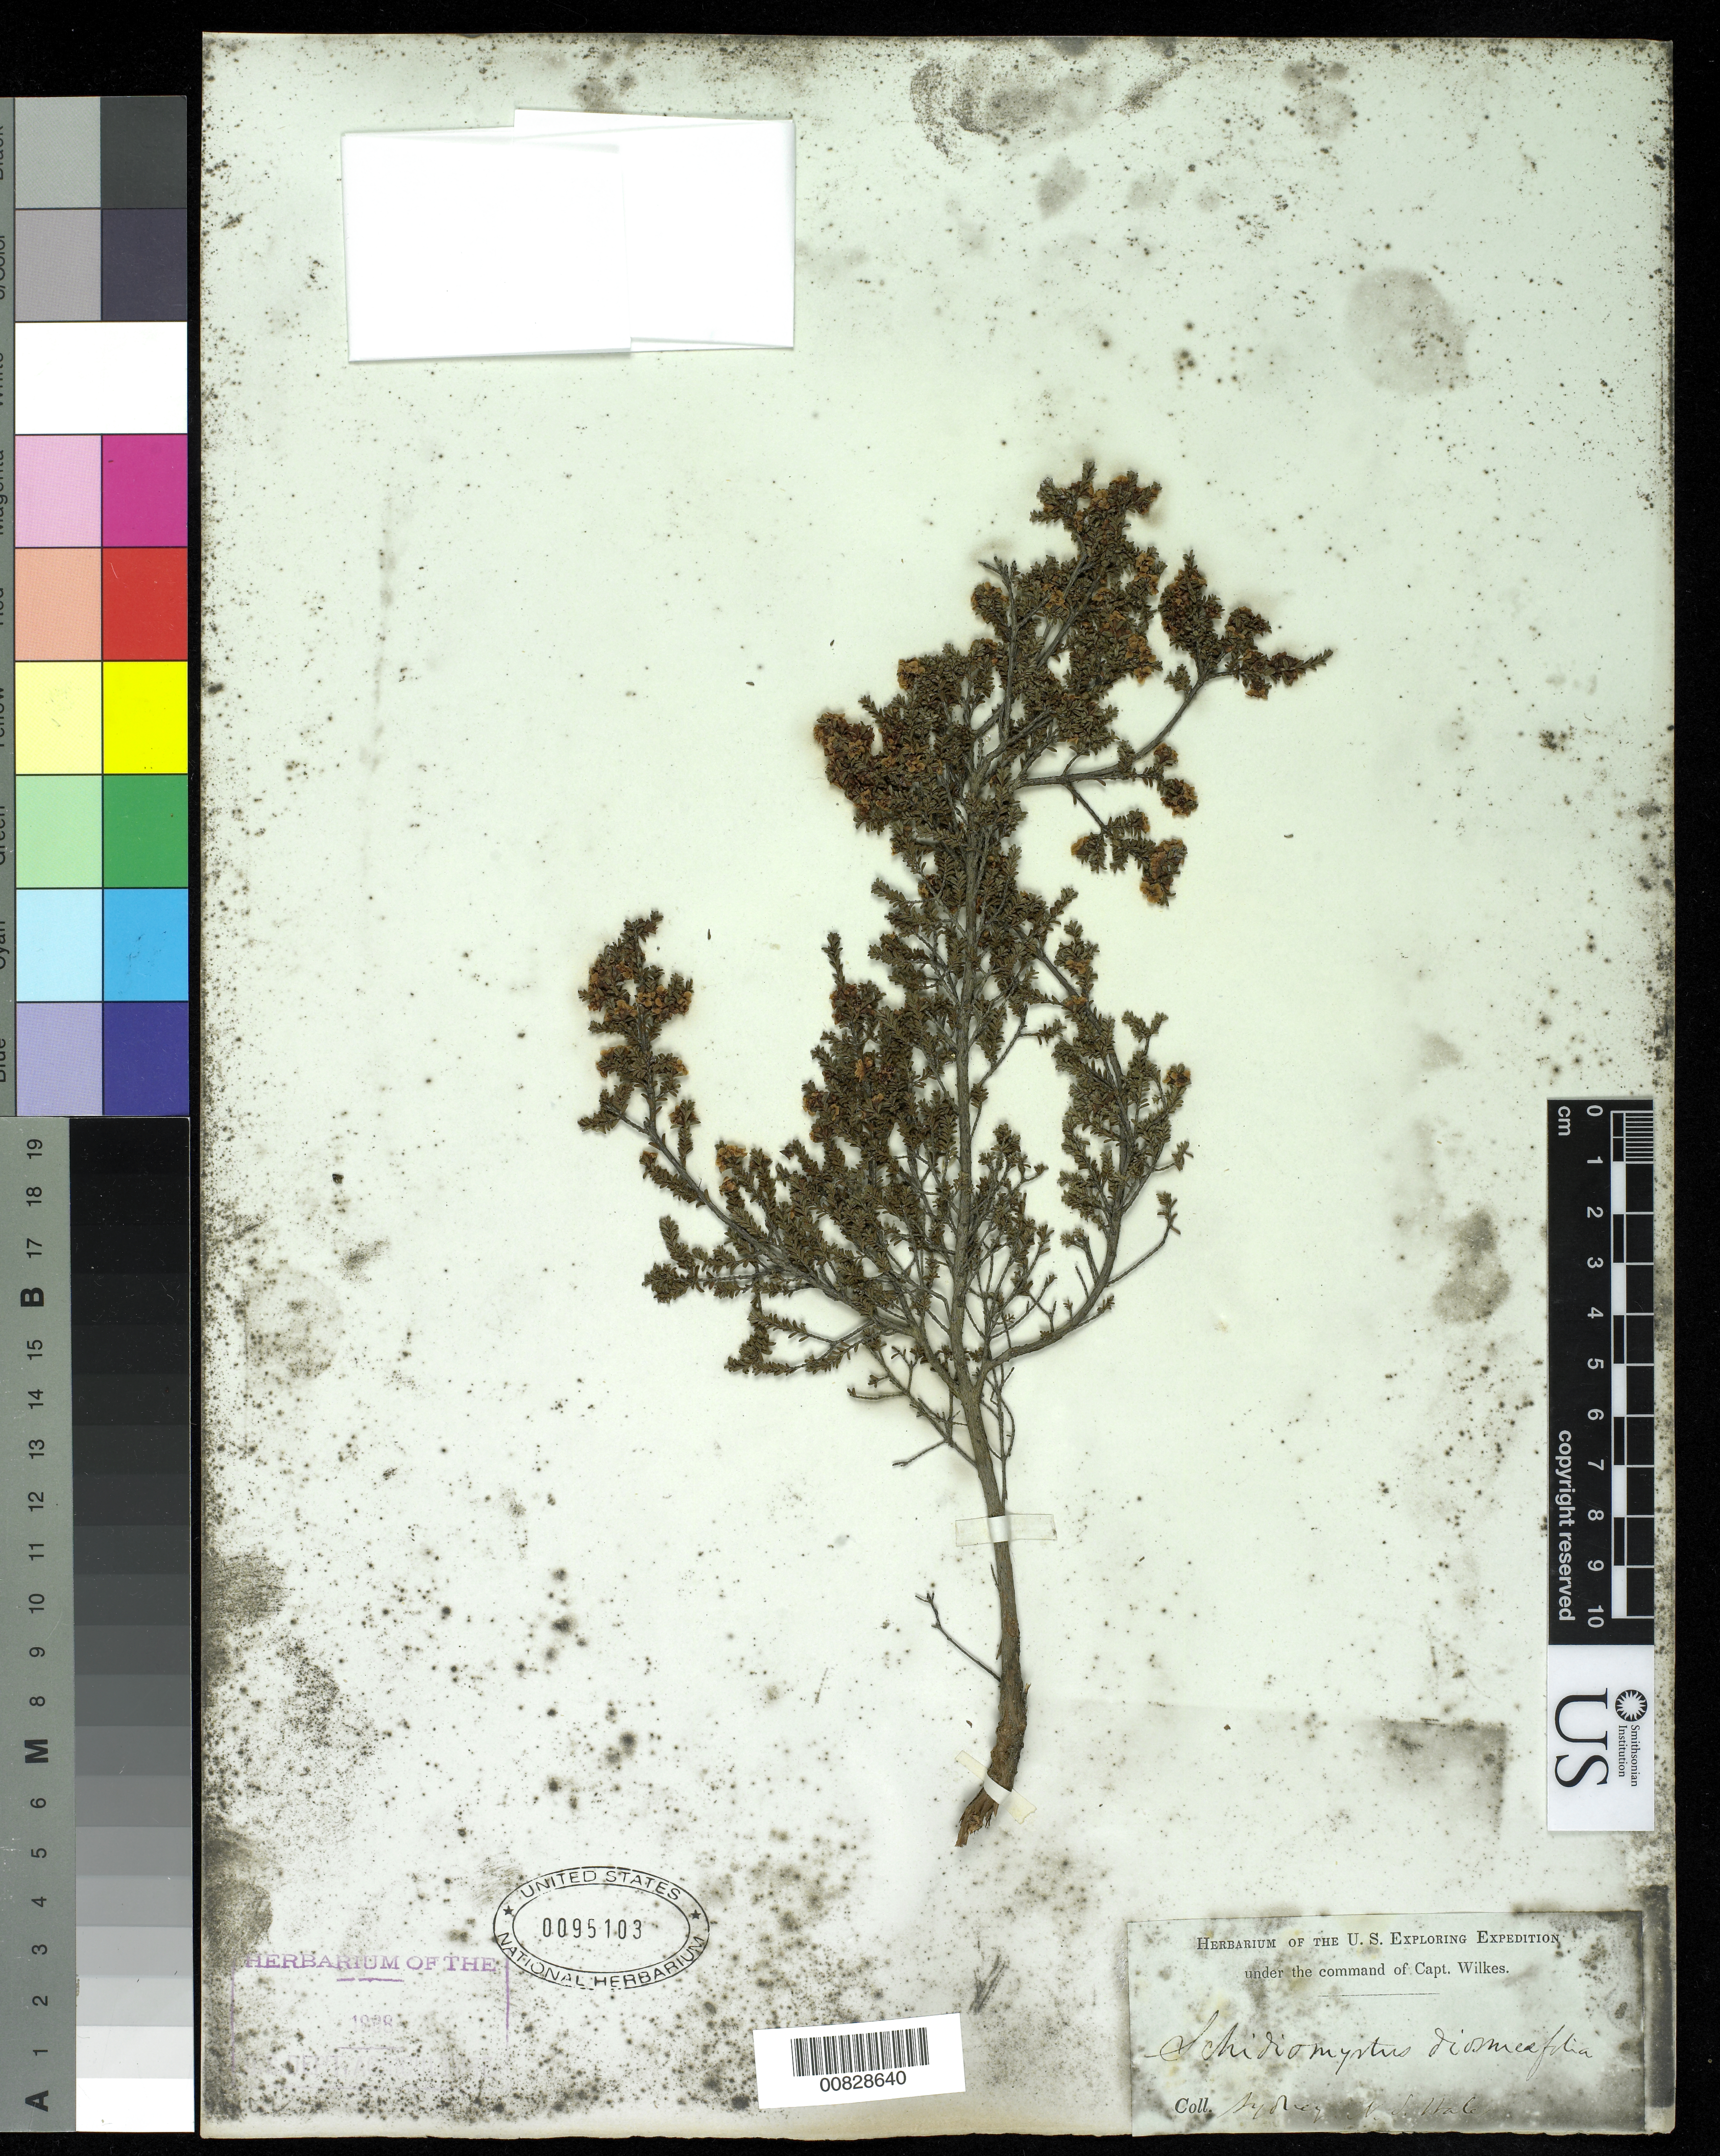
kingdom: Plantae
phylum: Tracheophyta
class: Magnoliopsida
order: Myrtales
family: Myrtaceae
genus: Baeckea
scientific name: Baeckea diosmifolia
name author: Rudge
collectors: Wilkes Explor. Exped.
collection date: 1838/1842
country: Australia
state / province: New South Wales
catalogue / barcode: US 95103